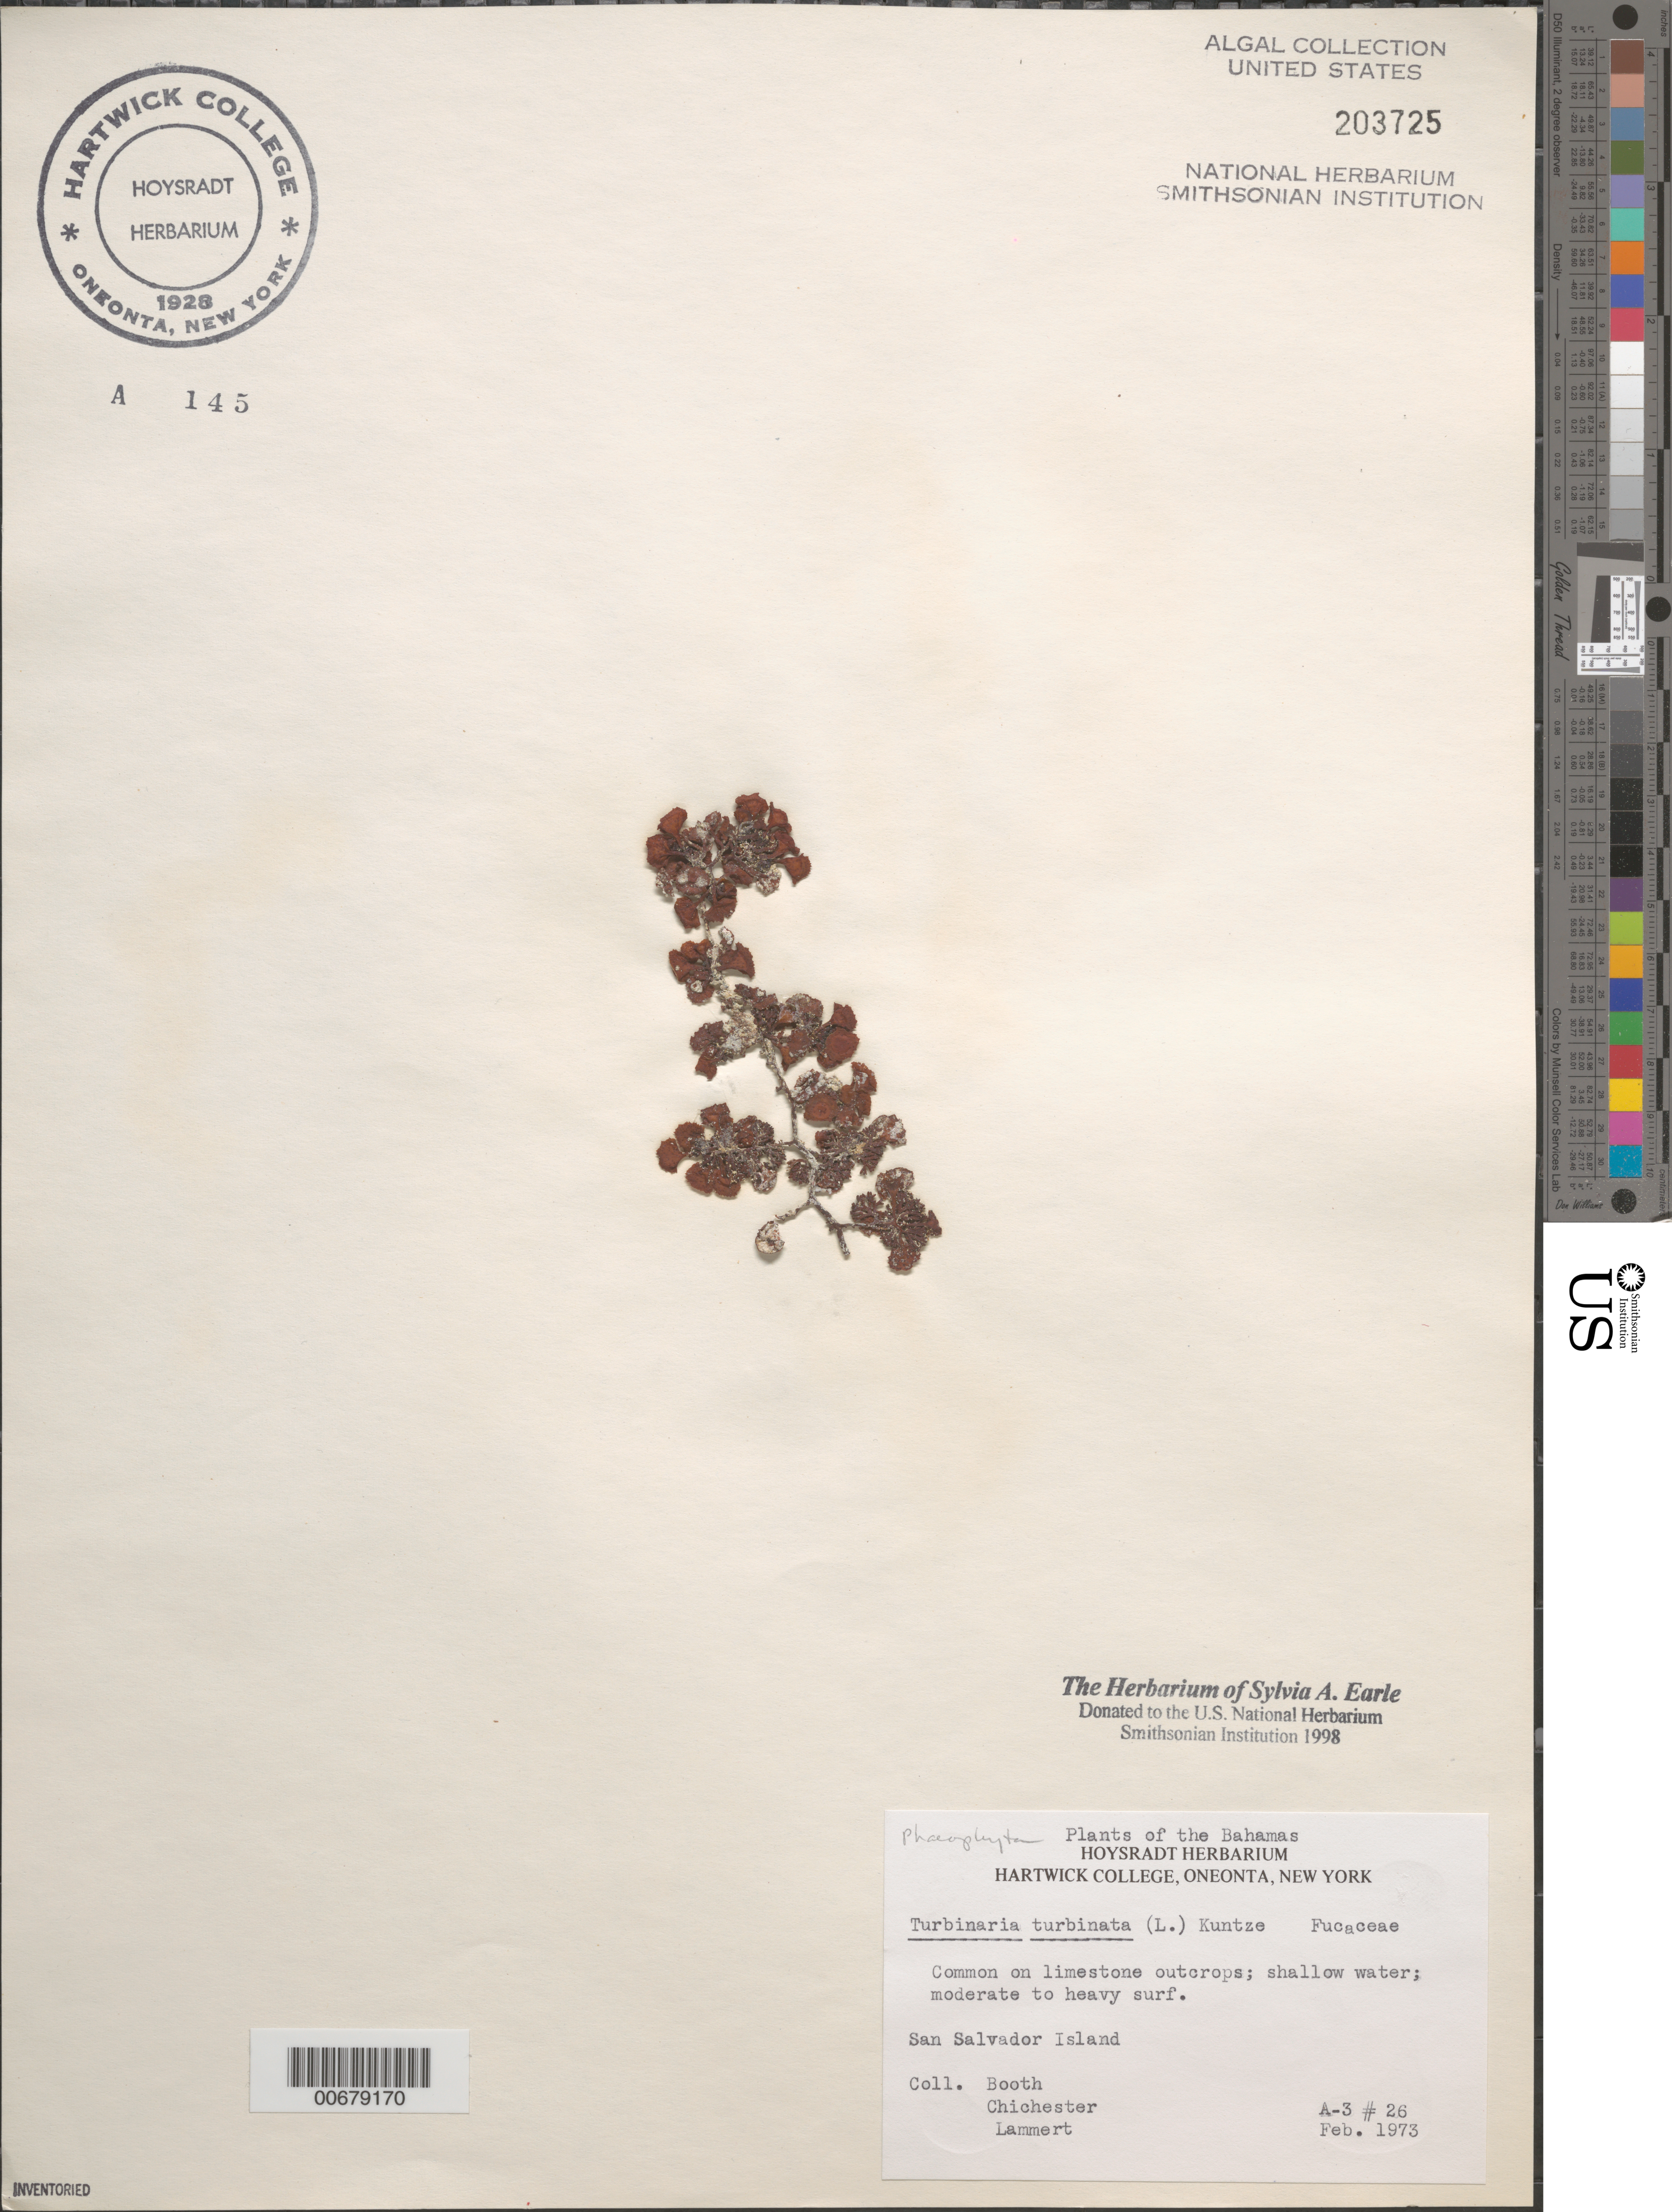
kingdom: Chromista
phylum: Ochrophyta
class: Phaeophyceae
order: Fucales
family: Sargassaceae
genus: Turbinaria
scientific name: Turbinaria turbinata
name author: (L.) Kuntze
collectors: -. Booth, -. Chichester & -. Lammert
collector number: A-3 26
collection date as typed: Feb 1973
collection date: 1973-02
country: Bahamas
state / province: San Salvador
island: San Salvador Island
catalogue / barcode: US 203725